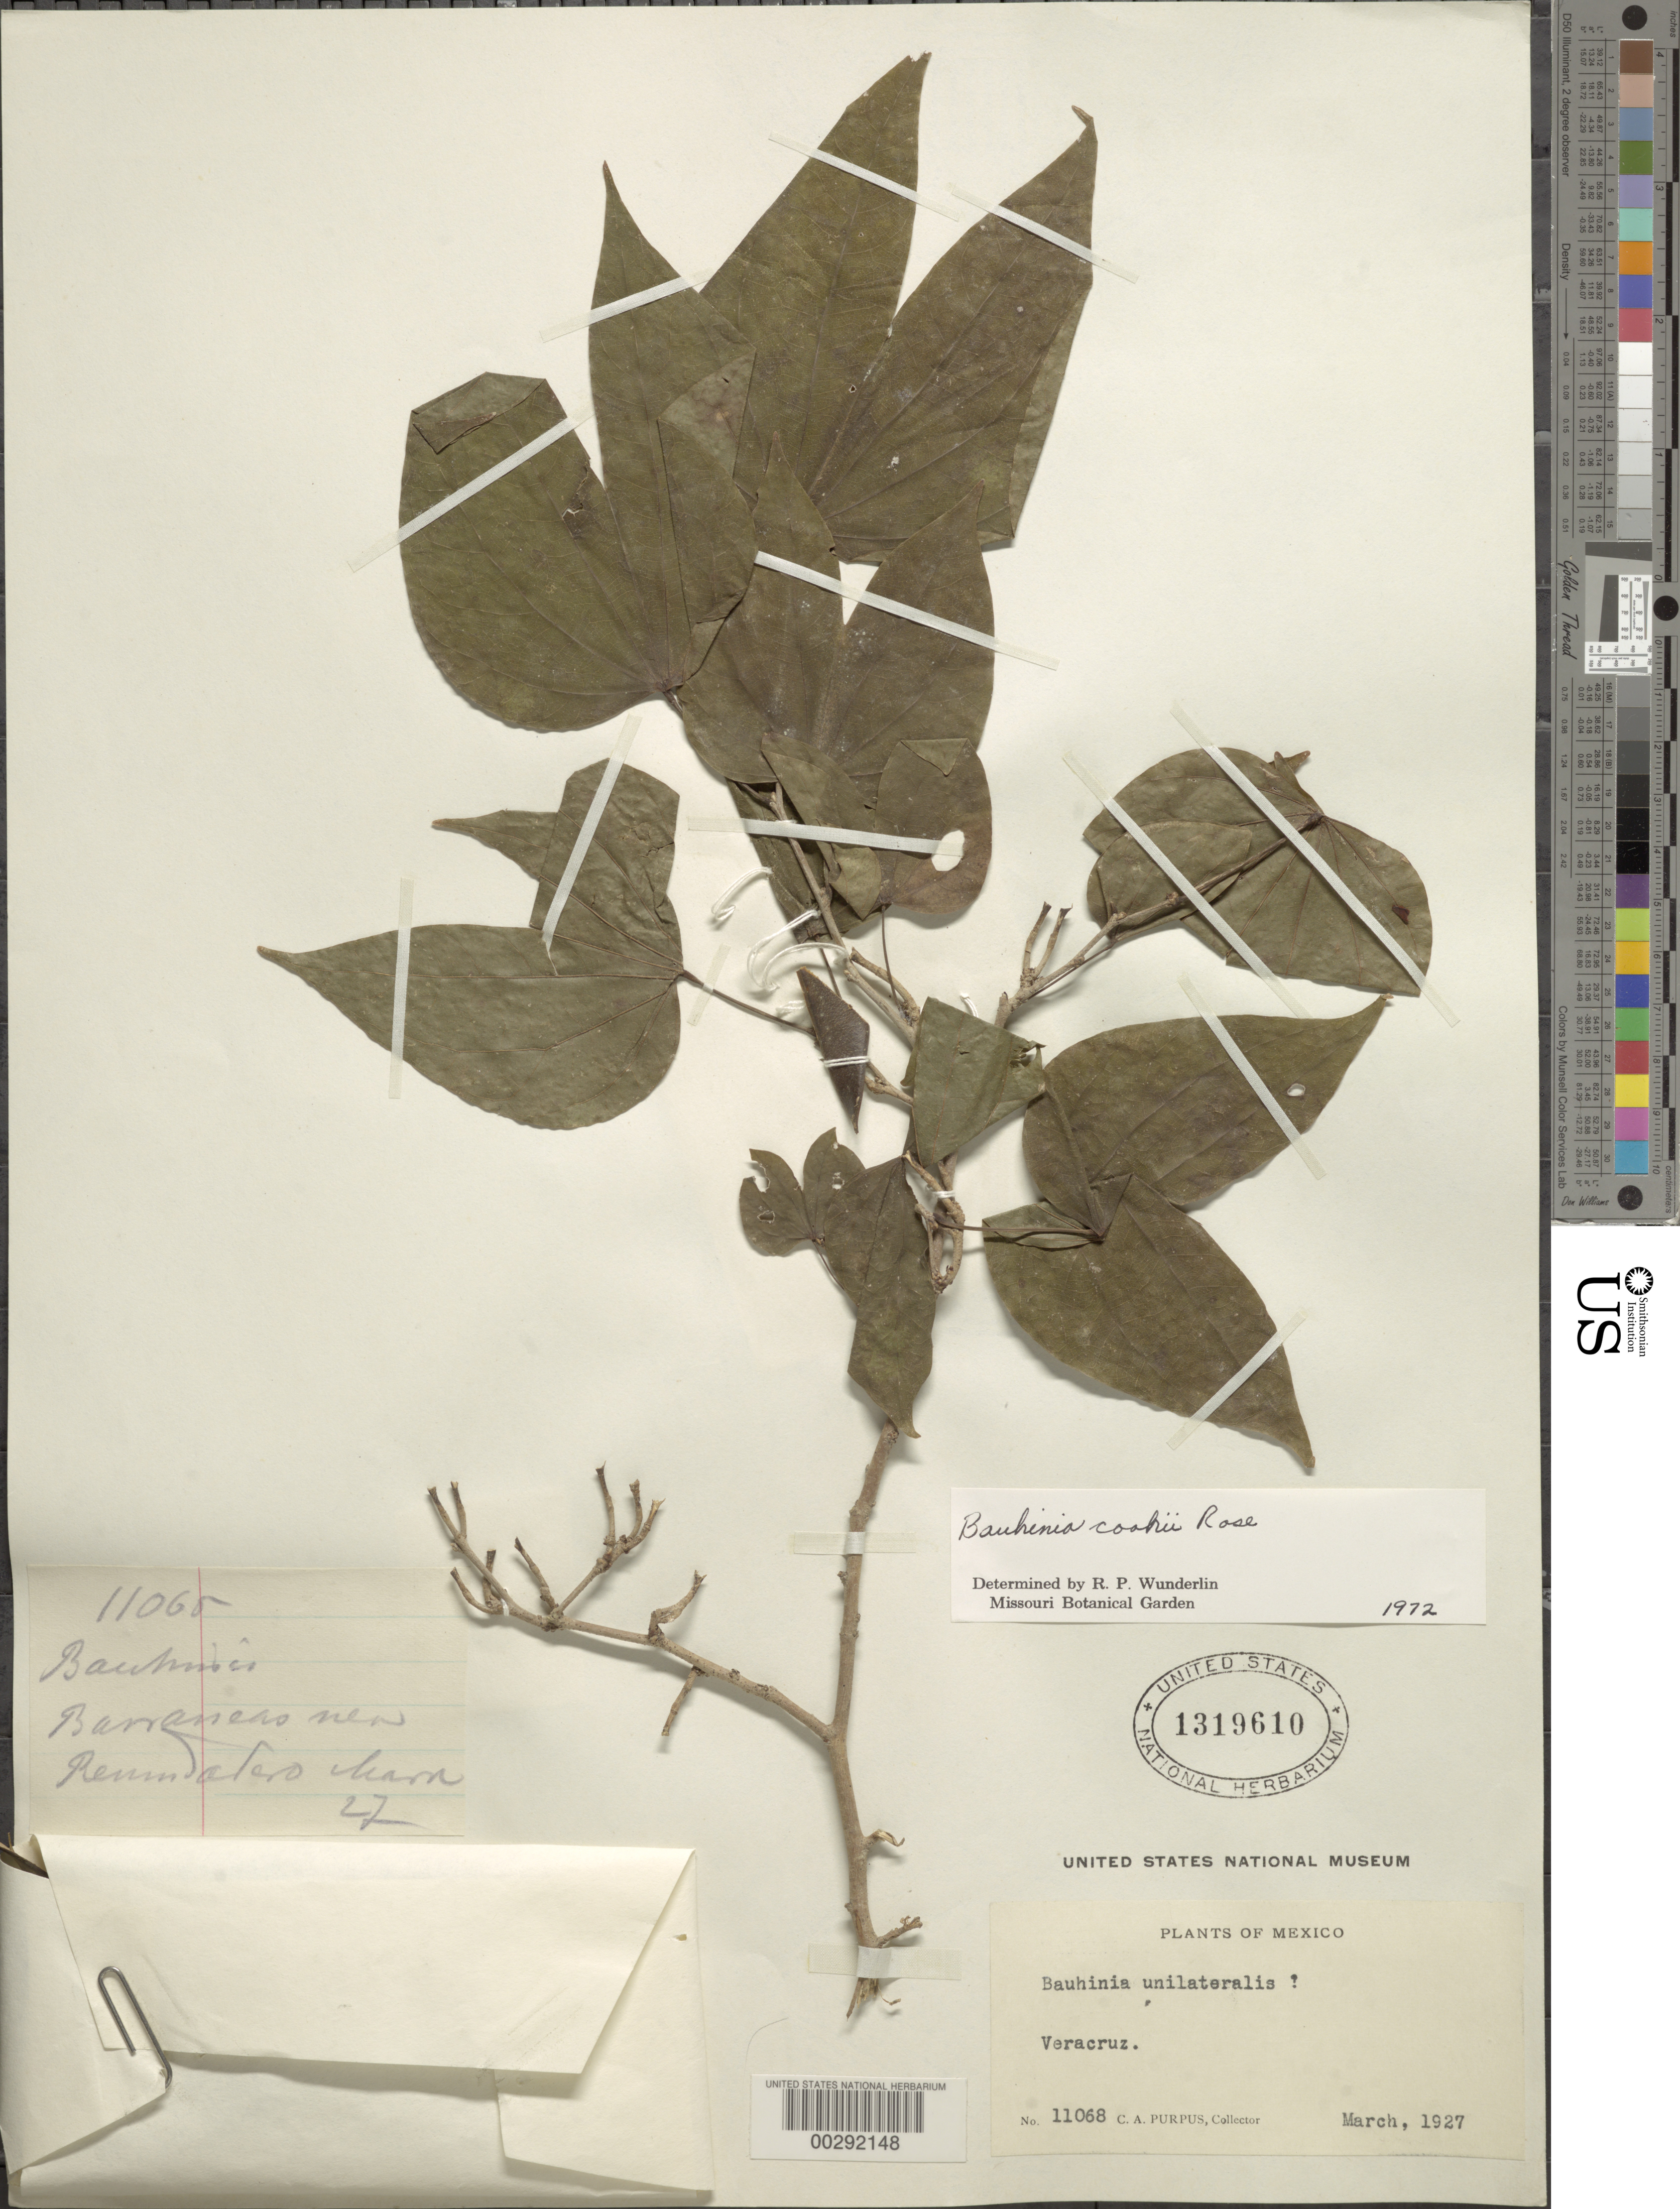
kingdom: Plantae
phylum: Tracheophyta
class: Magnoliopsida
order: Fabales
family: Fabaceae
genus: Bauhinia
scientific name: Bauhinia cookii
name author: Rose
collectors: C. A. Purpus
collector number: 11068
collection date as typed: Mar 1927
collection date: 1927-03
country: Mexico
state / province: Veracruz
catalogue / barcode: US 1319610